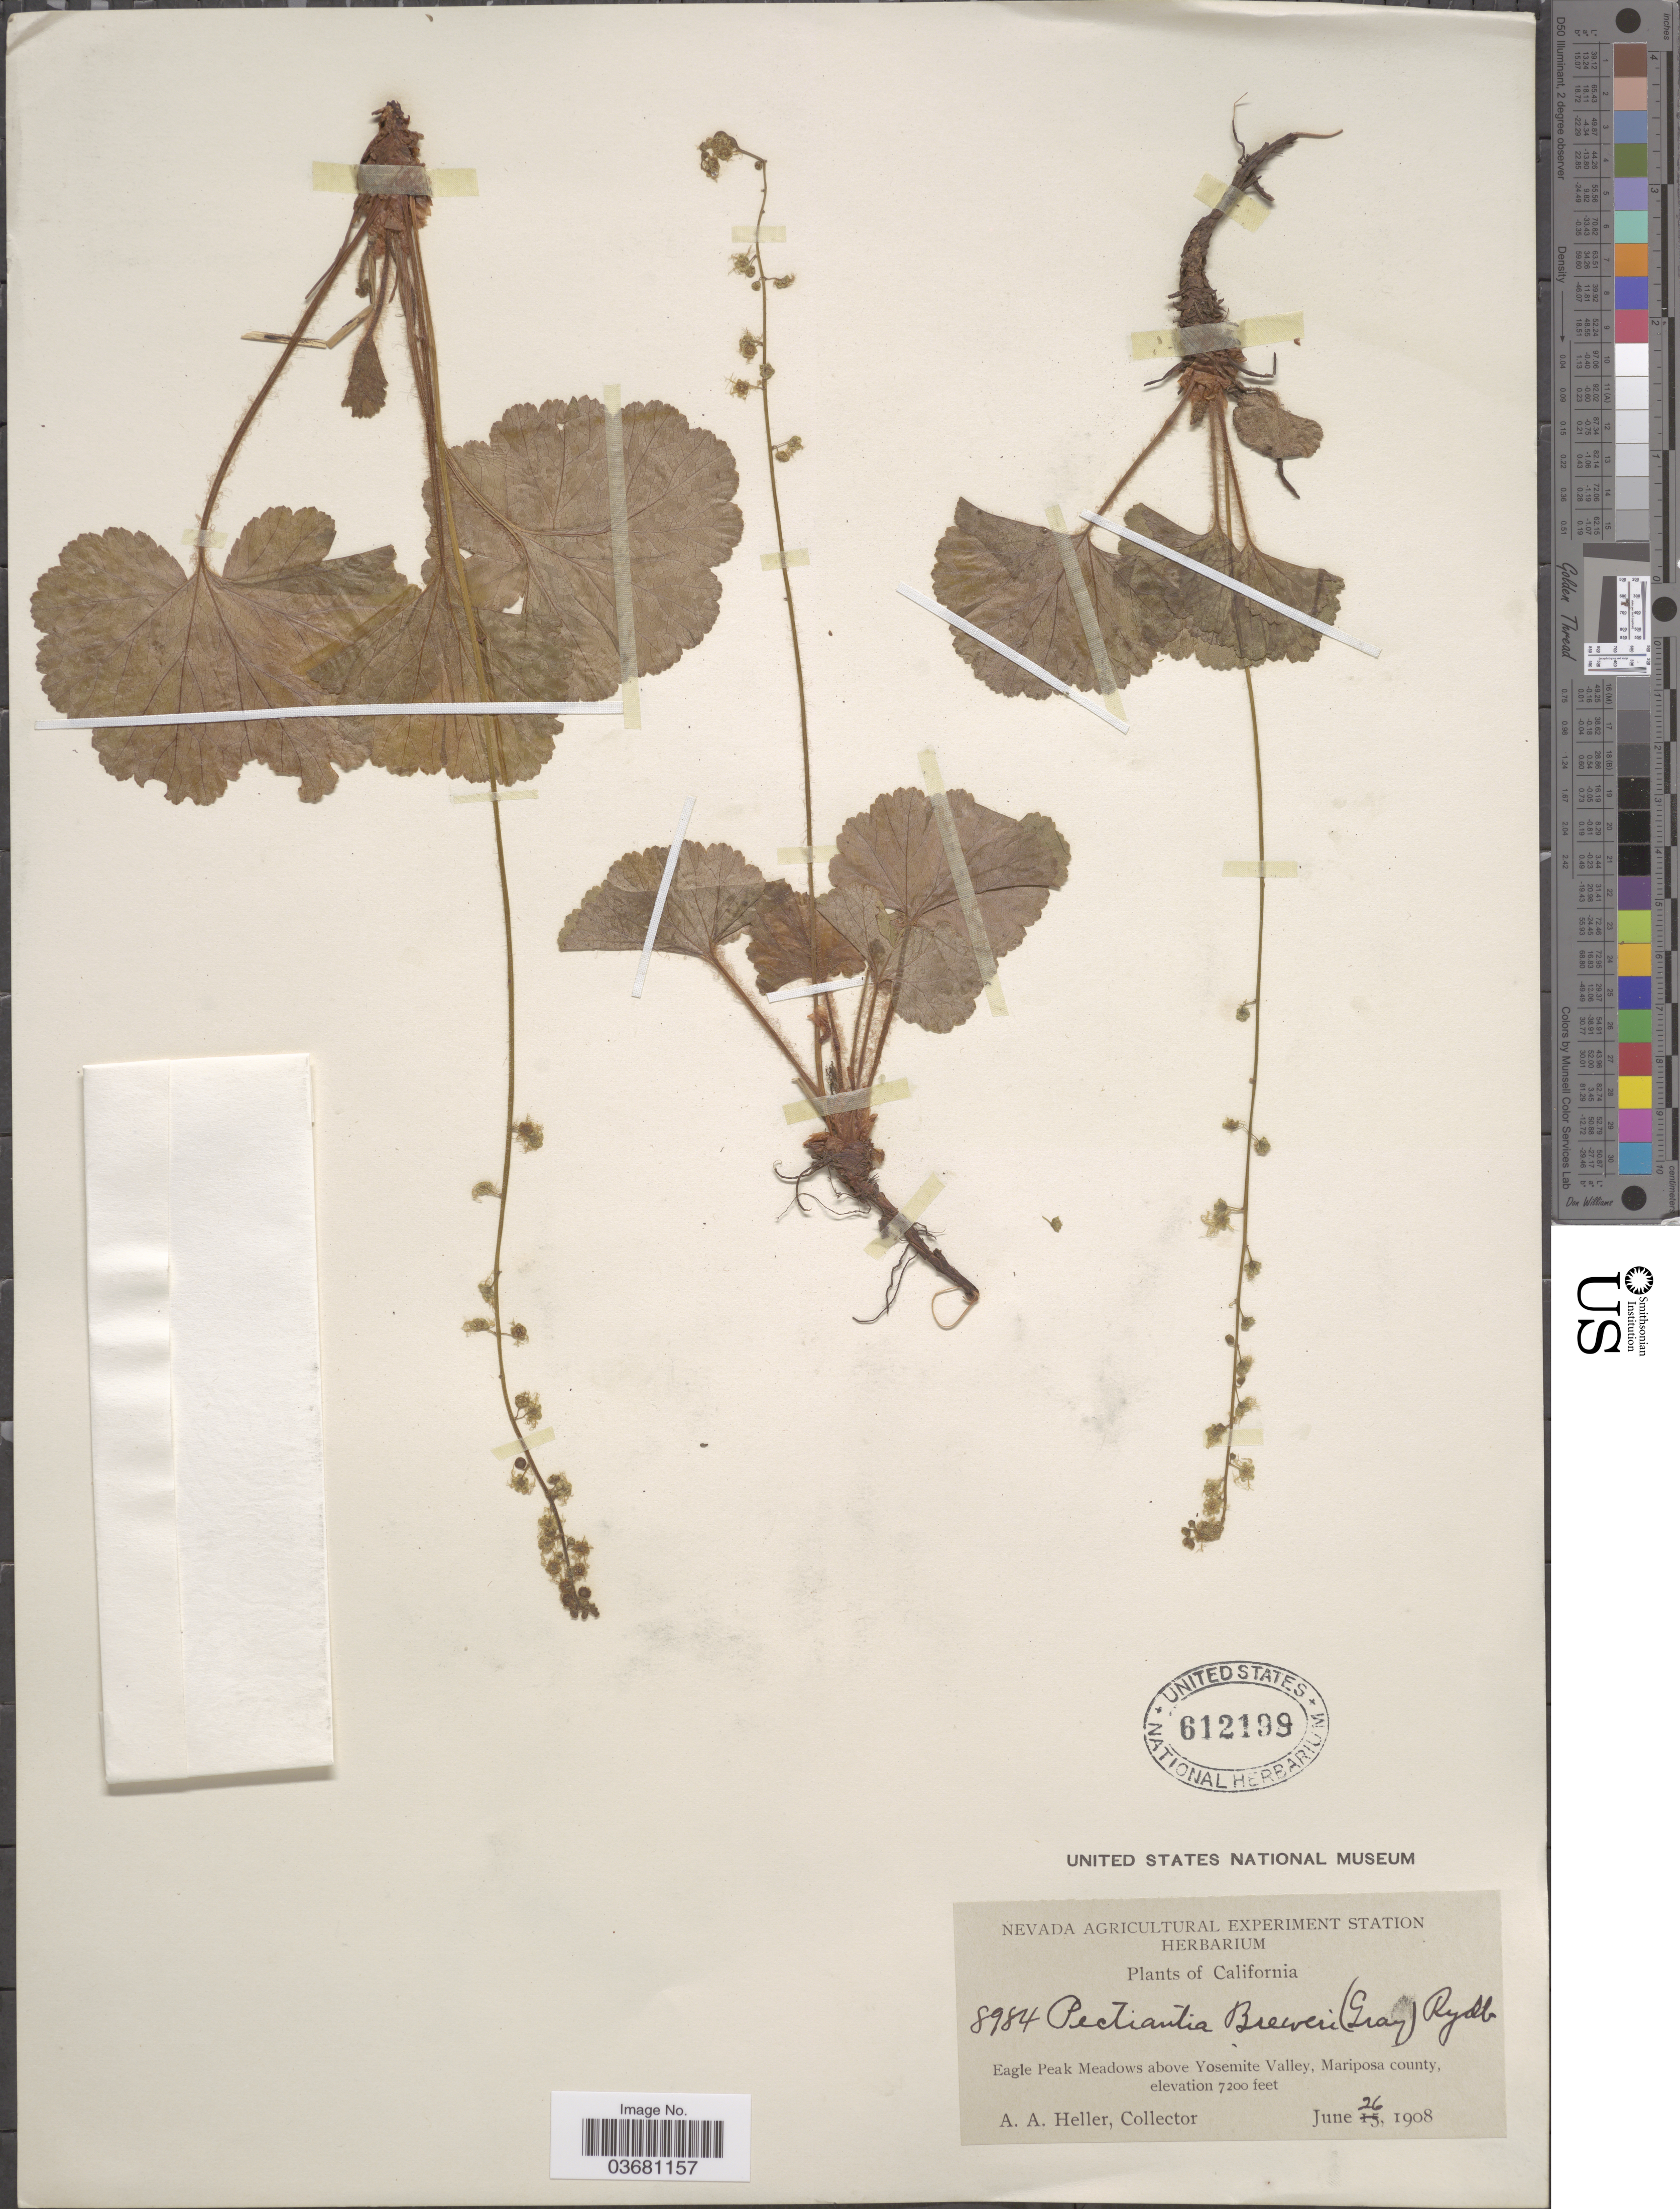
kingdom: Plantae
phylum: Tracheophyta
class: Magnoliopsida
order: Saxifragales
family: Saxifragaceae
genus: Mitella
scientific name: Mitella breweri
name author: A. Gray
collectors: A. A. Heller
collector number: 8984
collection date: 1908-06-26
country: United States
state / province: California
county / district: Mariposa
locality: Eagle Peak Meadows above Yosemite Valley, Mariposa county.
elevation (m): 2195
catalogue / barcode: US 612199